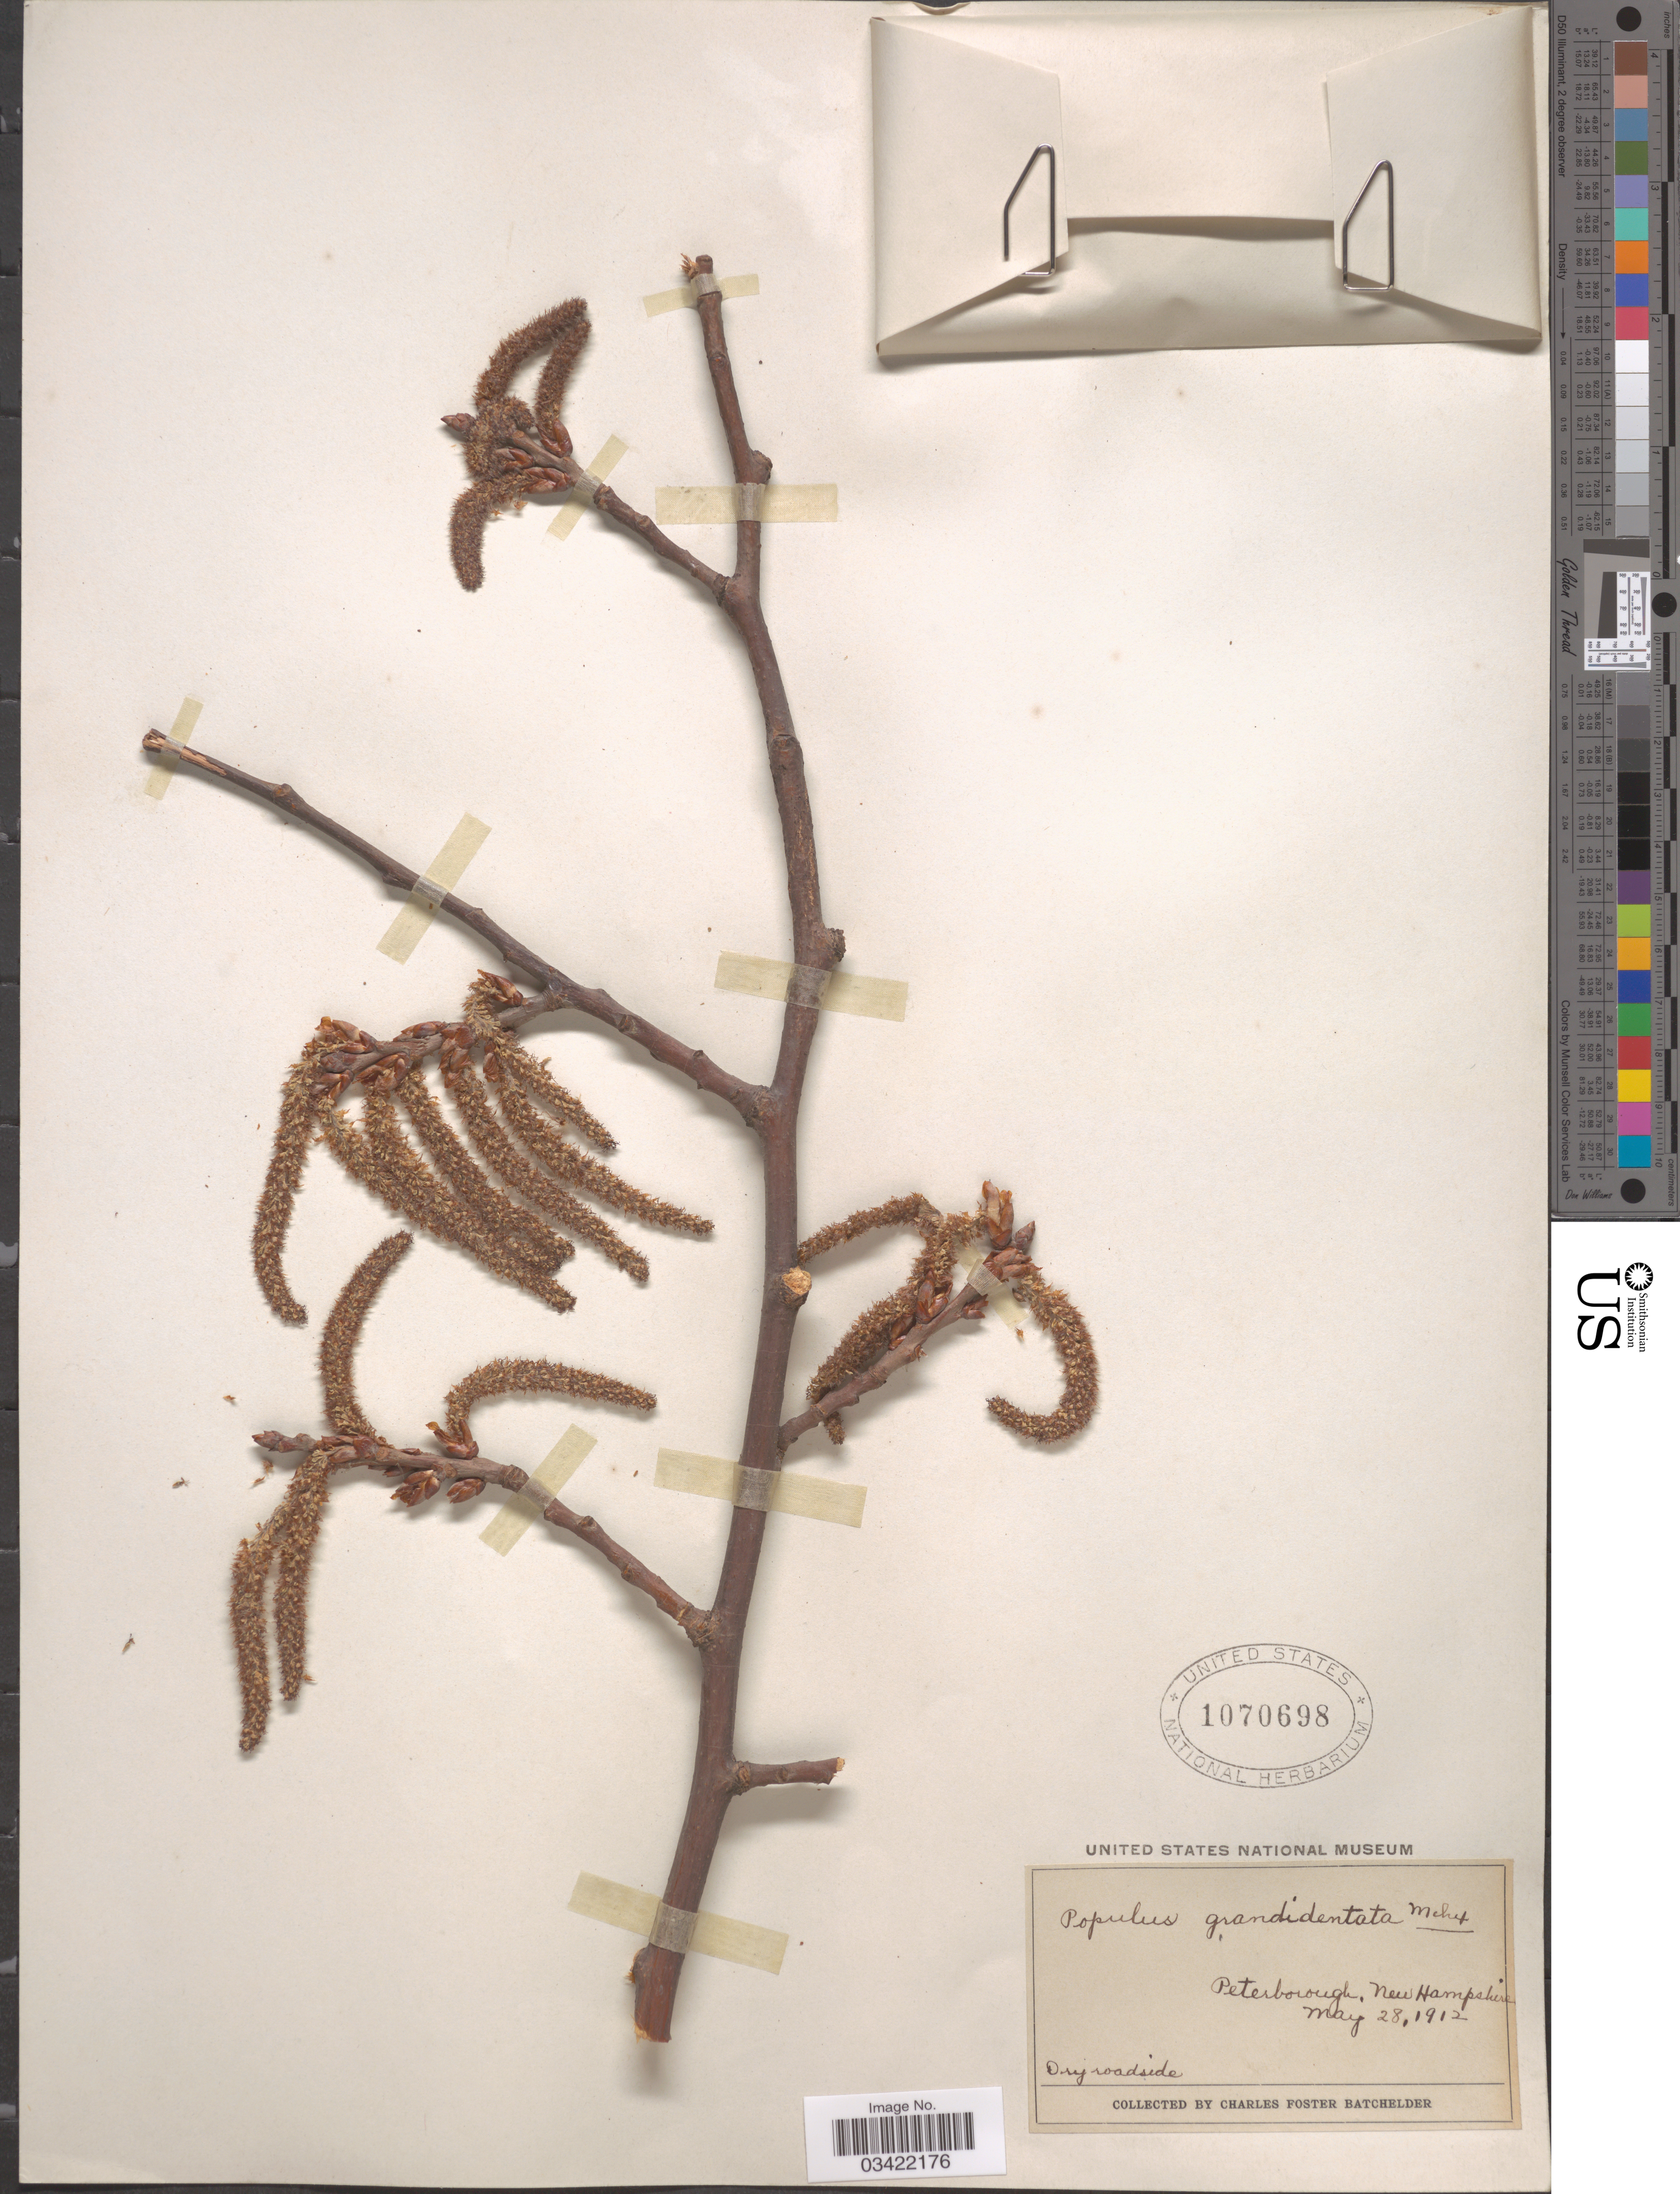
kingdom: Plantae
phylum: Tracheophyta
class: Magnoliopsida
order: Malpighiales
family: Salicaceae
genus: Populus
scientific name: Populus grandidentata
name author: Michx.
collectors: C. Batchelder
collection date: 1912-05-28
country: United States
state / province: New Hampshire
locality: Peterborough.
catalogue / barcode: US 1070698